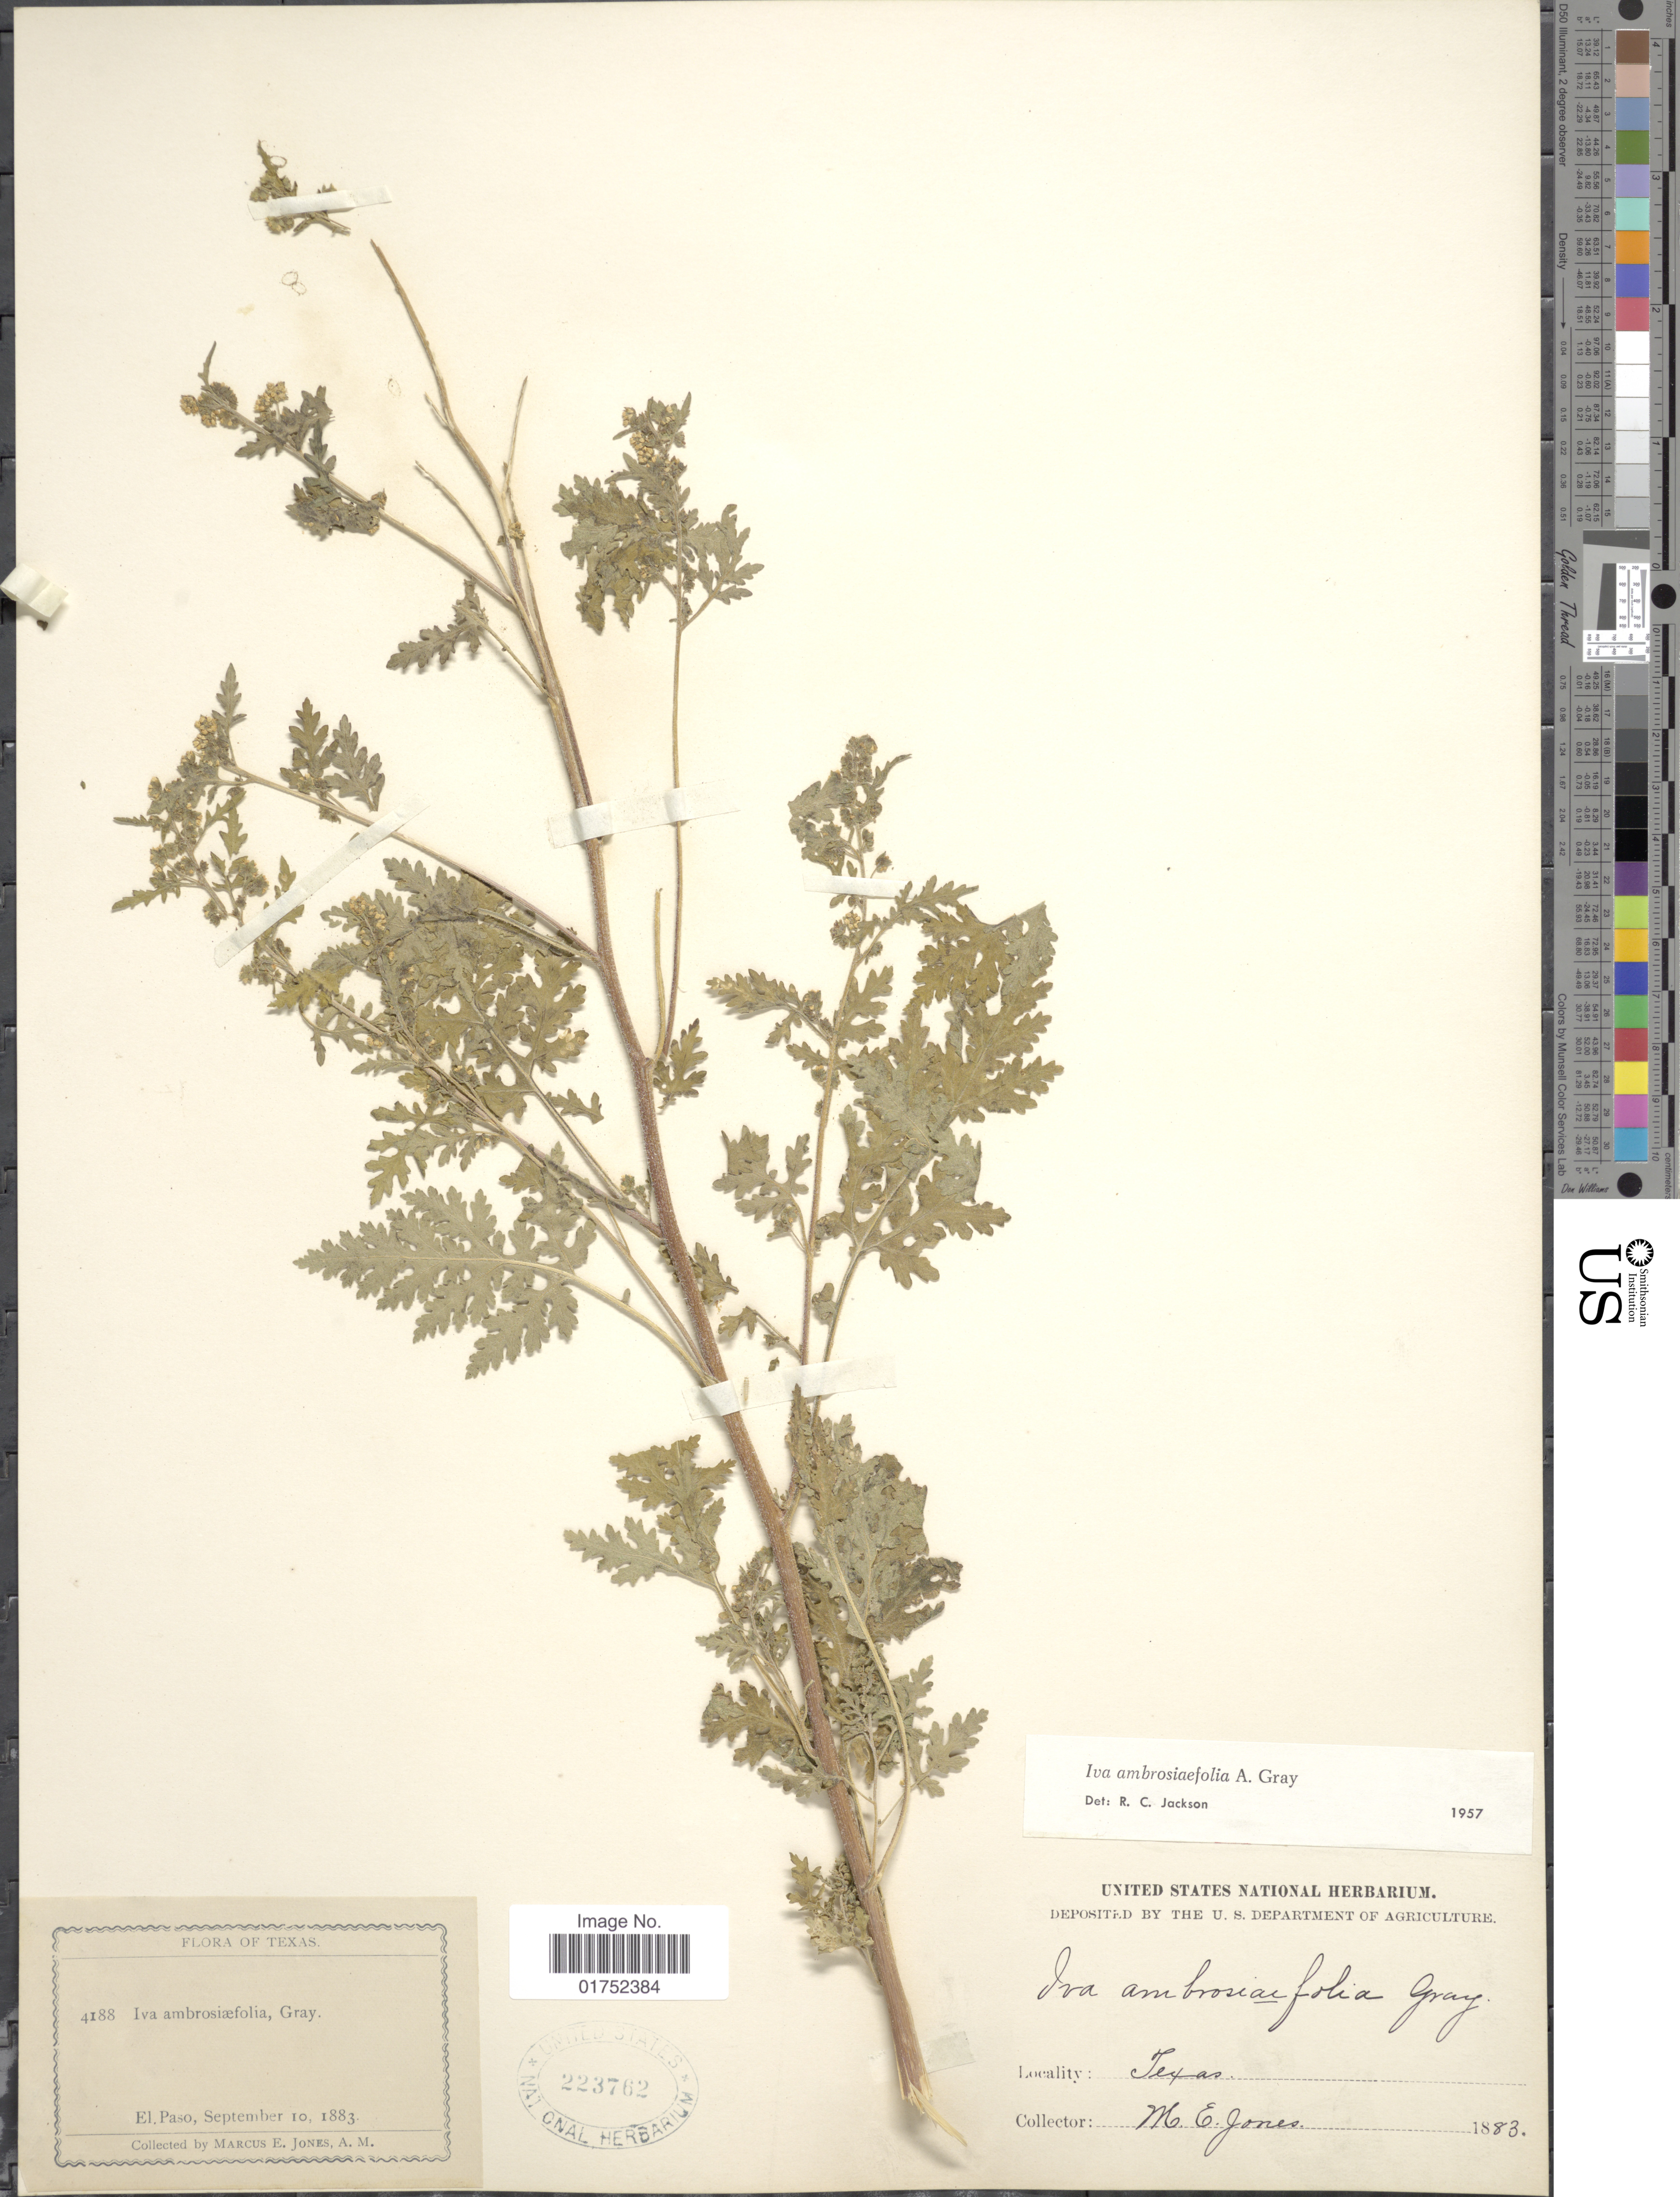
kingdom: Plantae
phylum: Tracheophyta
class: Magnoliopsida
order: Asterales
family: Asteraceae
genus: Iva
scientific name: Iva ambrosiifolia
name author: (A. Gray) A. Gray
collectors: M. E. Jones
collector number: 4188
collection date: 1883-09-10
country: United States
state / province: Texas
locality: El Paso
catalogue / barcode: US 223762